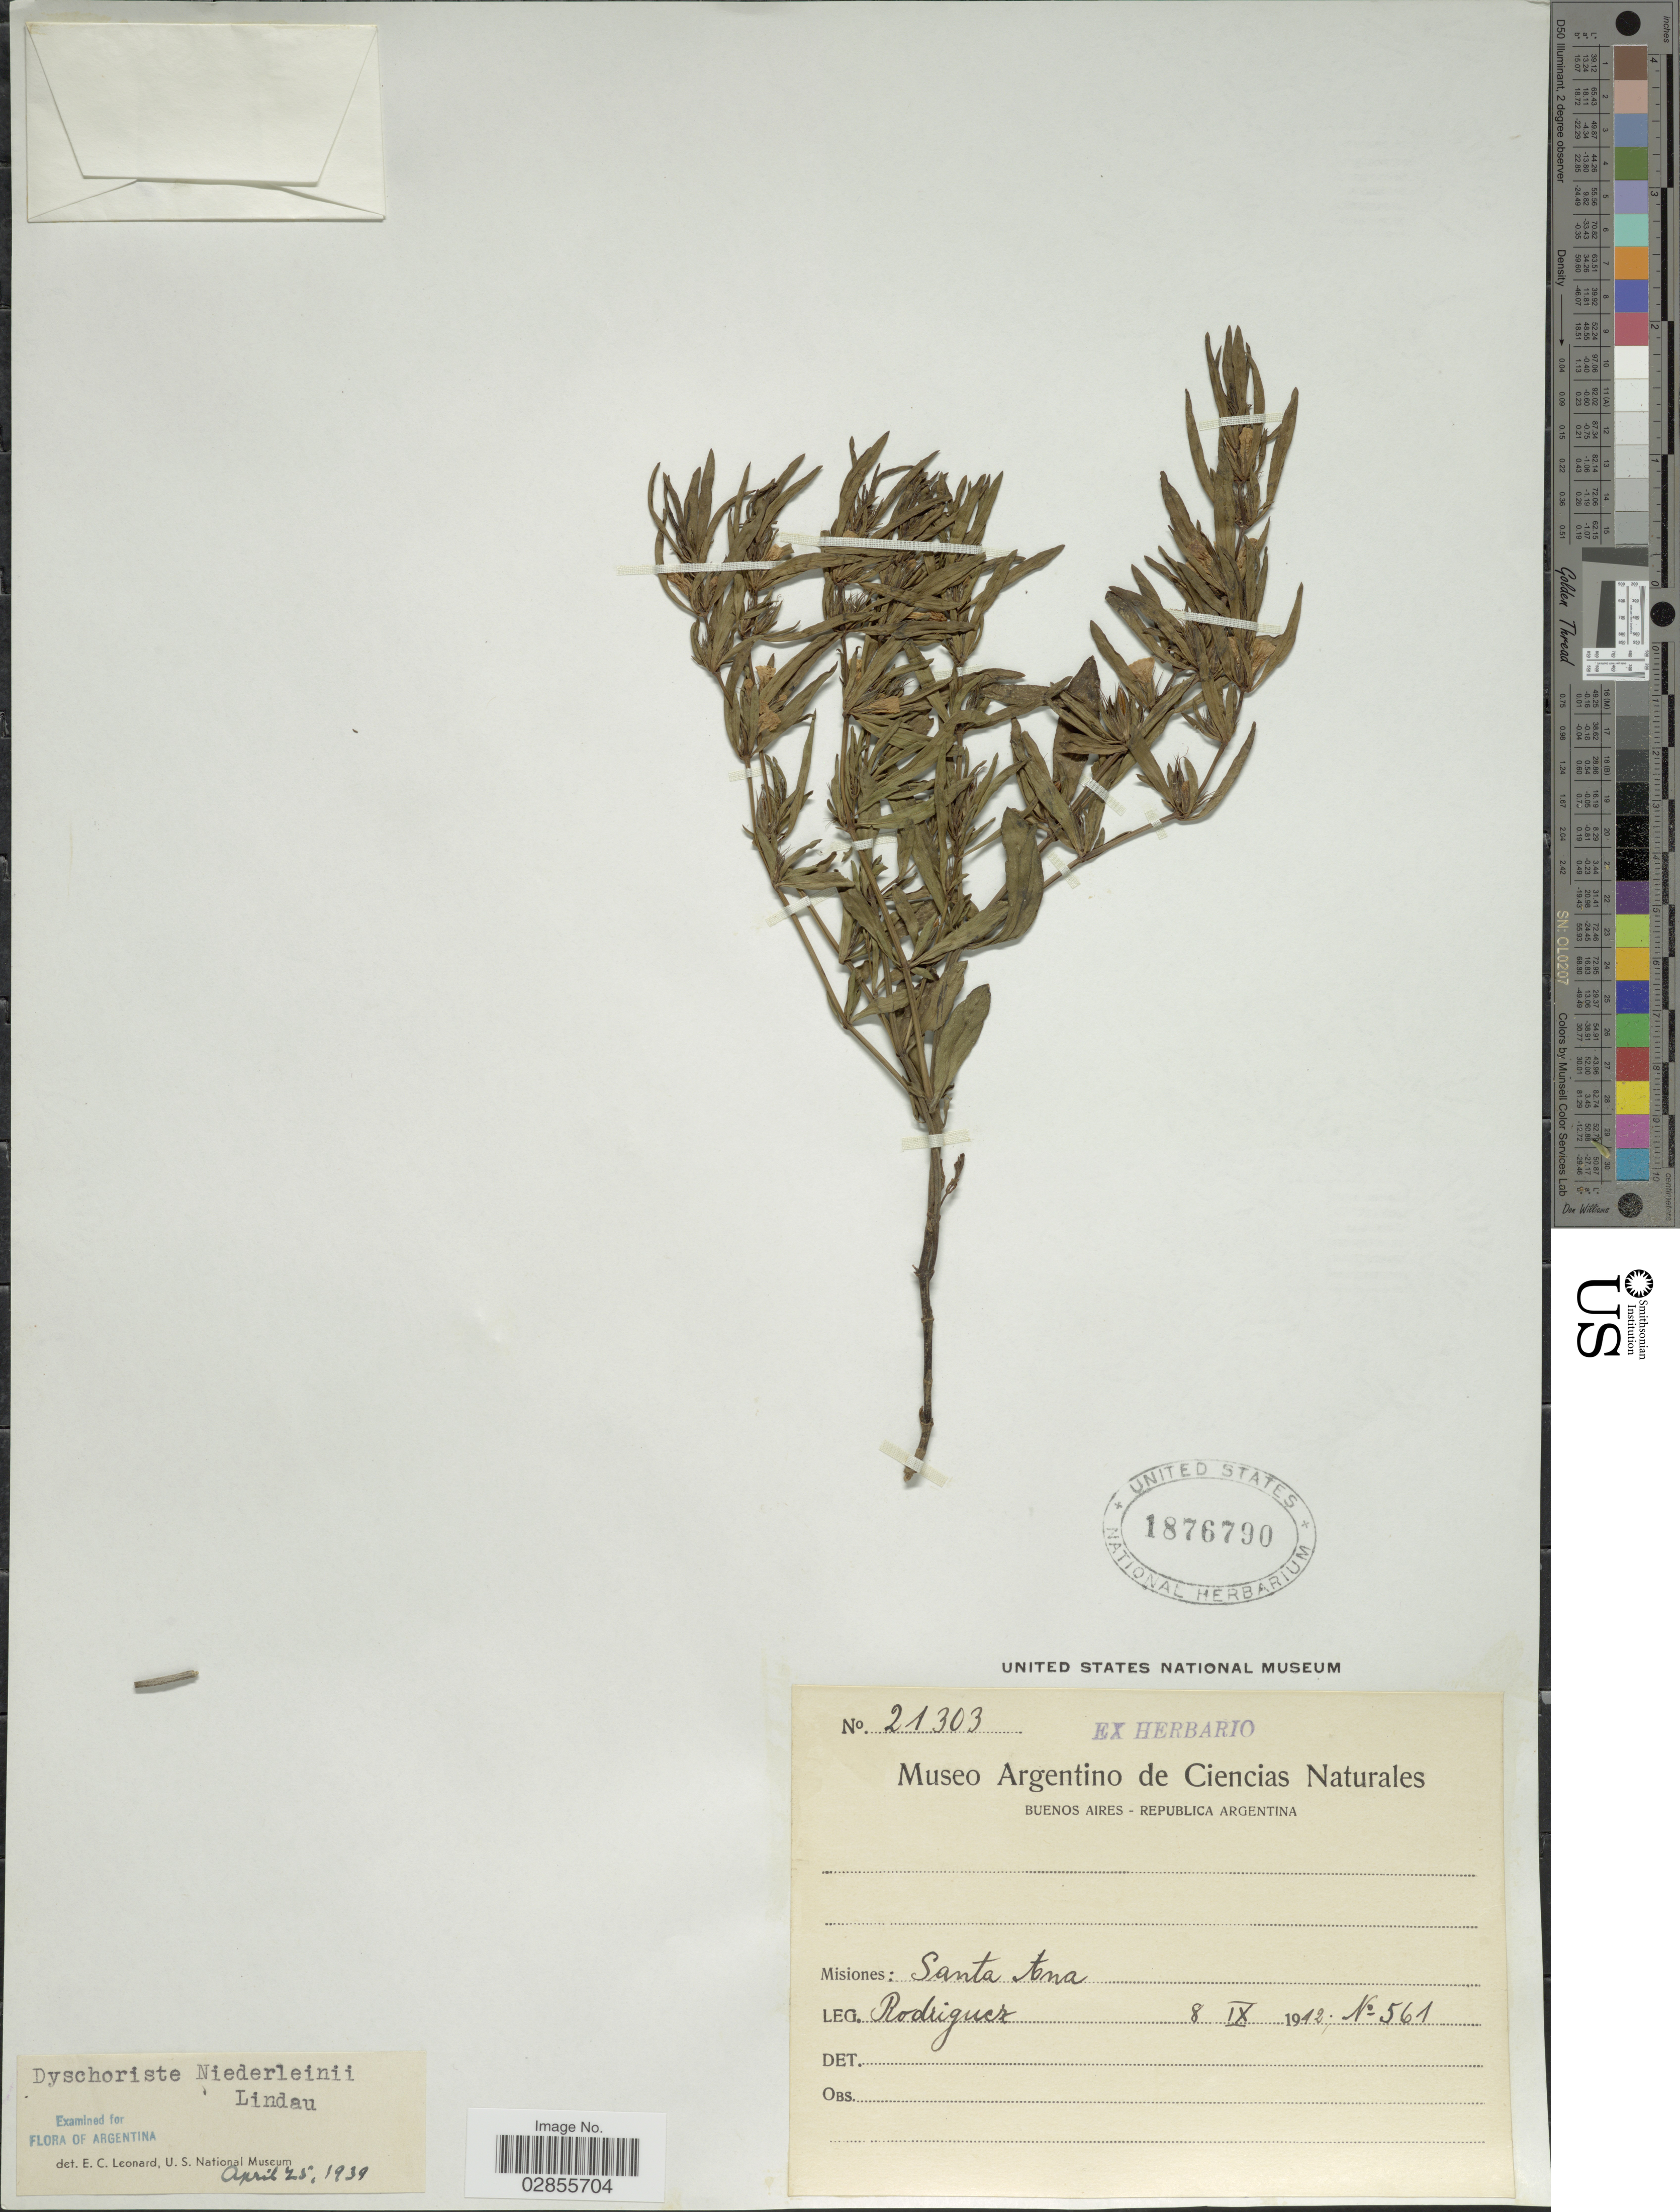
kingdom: Plantae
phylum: Tracheophyta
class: Magnoliopsida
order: Lamiales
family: Acanthaceae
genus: Dyschoriste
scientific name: Dyschoriste humilis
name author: Lindau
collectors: Rodriguez, --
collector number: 561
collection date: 1942-09-08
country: Argentina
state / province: Misiones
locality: Santa Ana.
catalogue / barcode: US 1876790